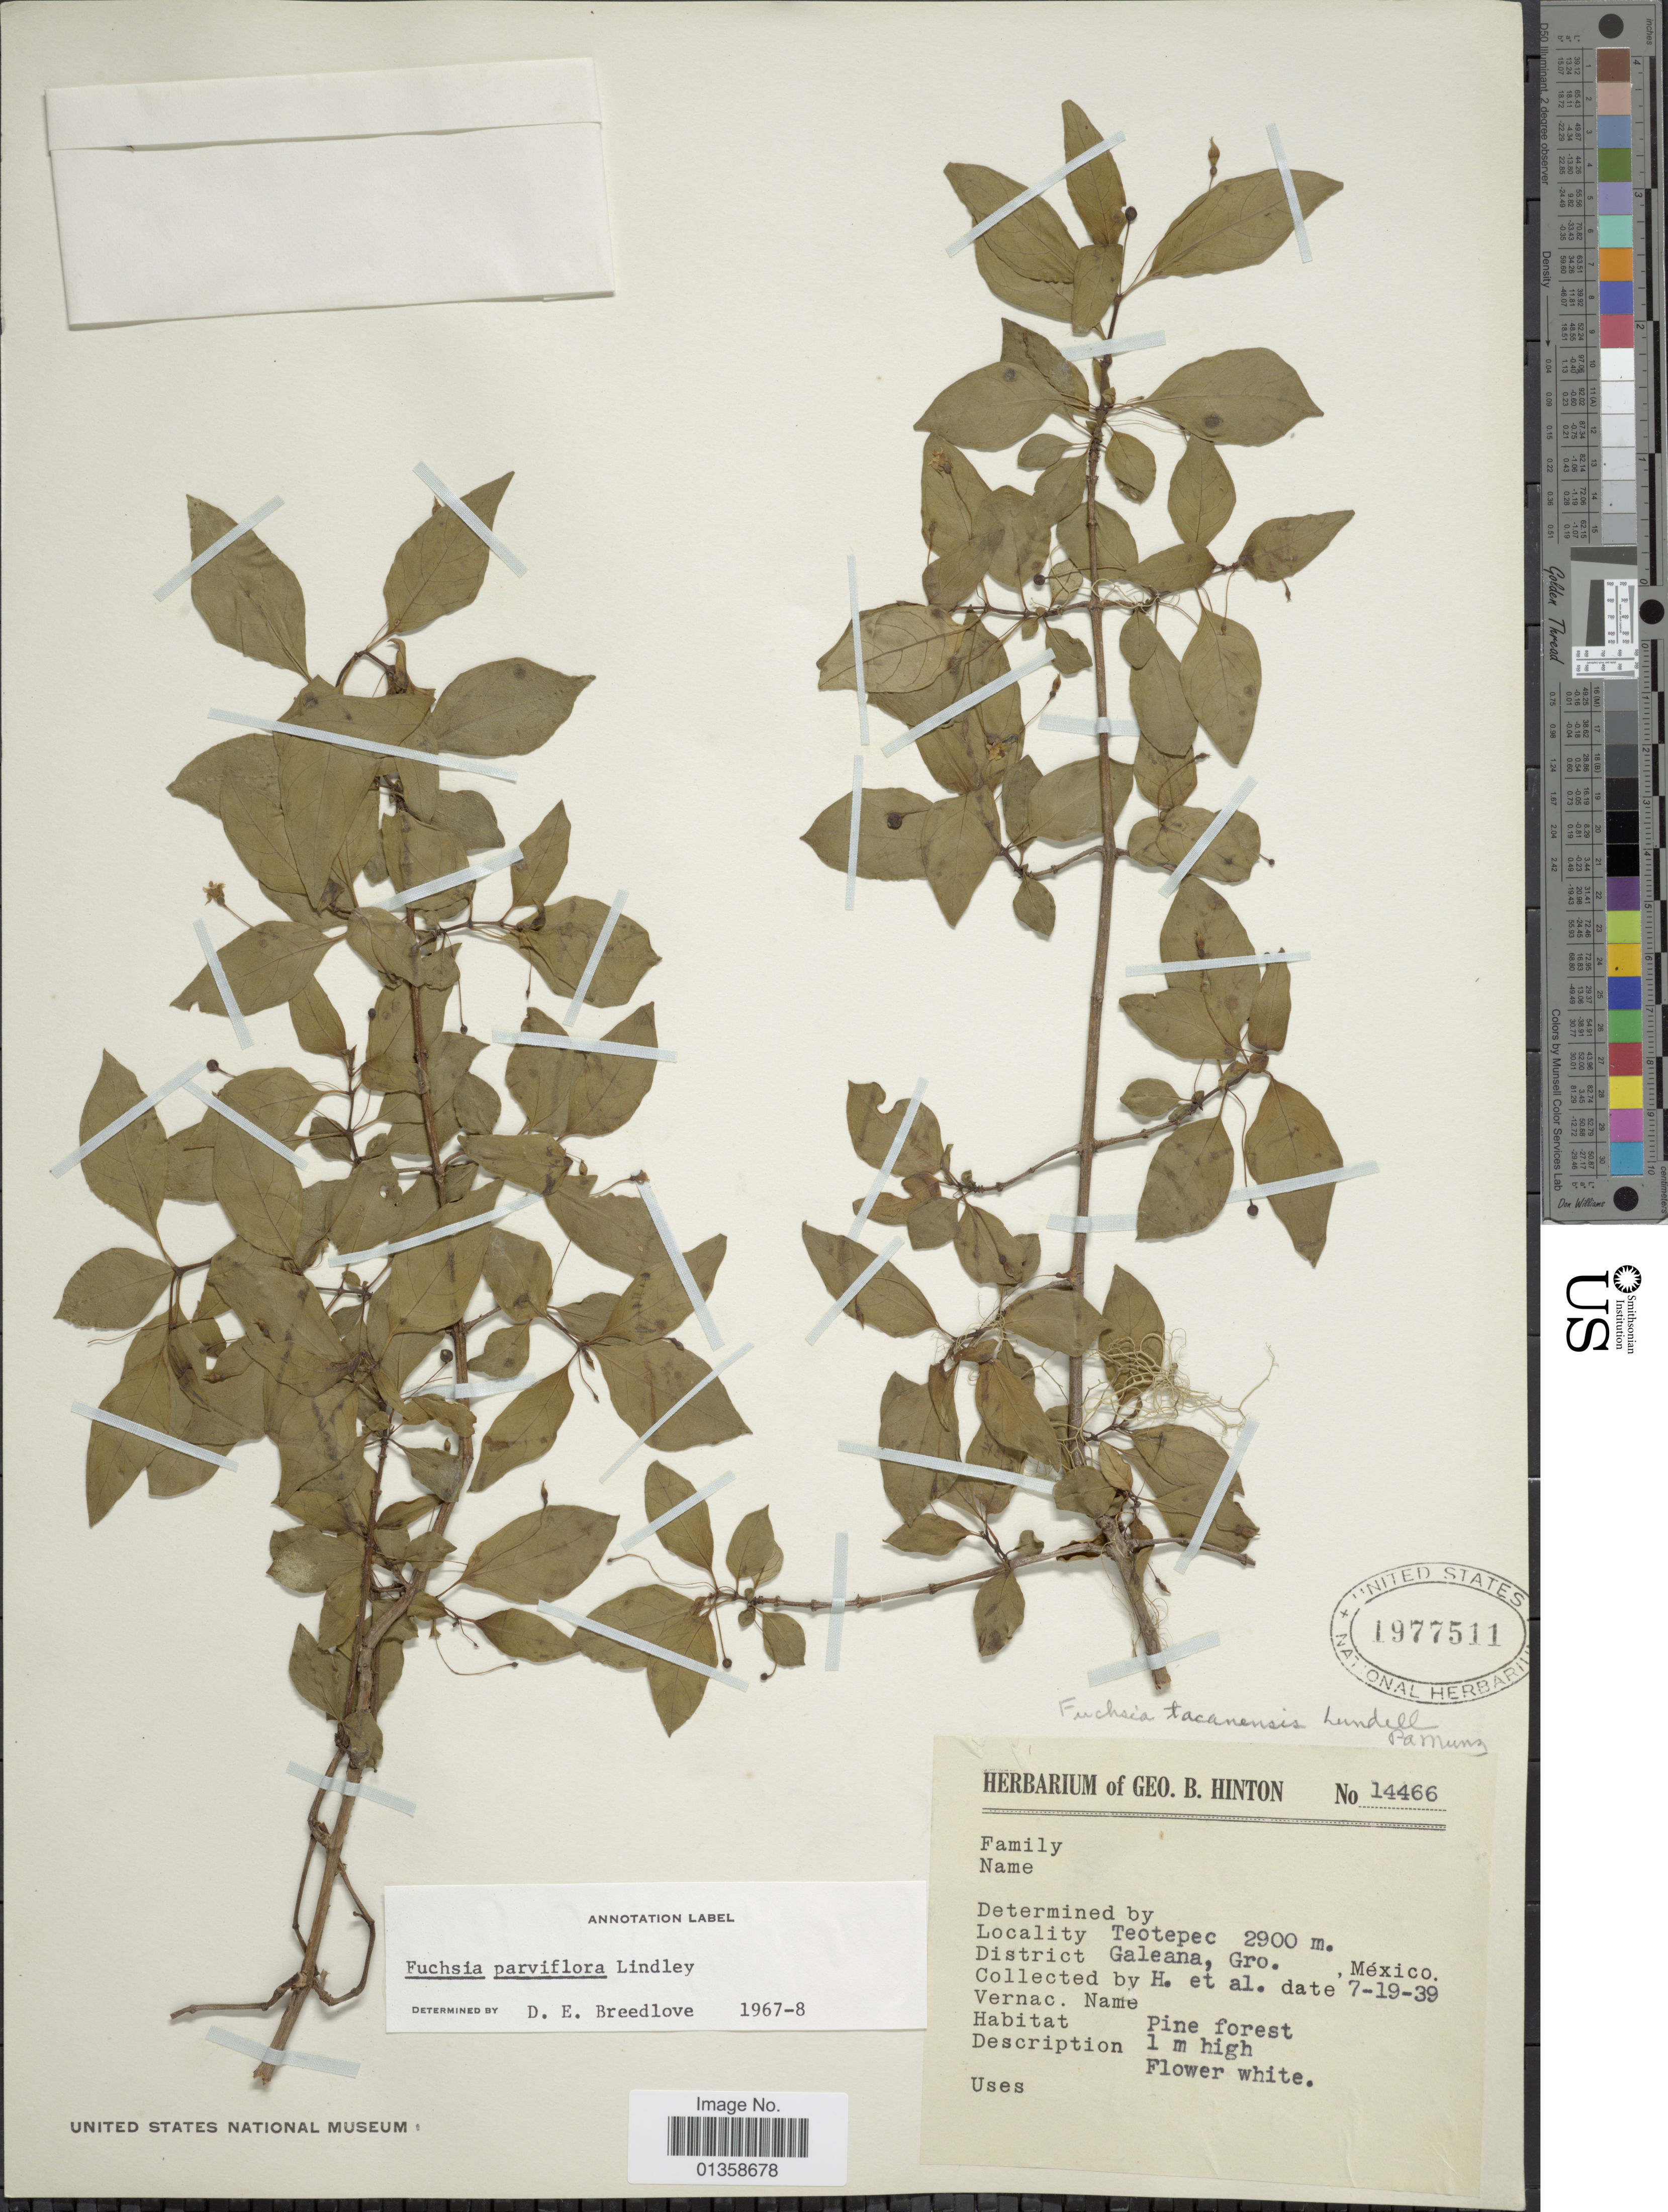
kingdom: Plantae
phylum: Tracheophyta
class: Magnoliopsida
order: Myrtales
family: Onagraceae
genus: Fuchsia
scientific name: Fuchsia cylindracea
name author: Lindl.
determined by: Wagner, W. L., (BOT), Smithsonian Institution - National Museum of Natural History (UNITED STATES)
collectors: G. B. Hinton & et al.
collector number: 14466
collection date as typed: Transcribed d/m/y: 19/7/39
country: Mexico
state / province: Guerrero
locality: Teotepec, District Galeana, Gro.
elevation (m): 2900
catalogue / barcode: US 1977511